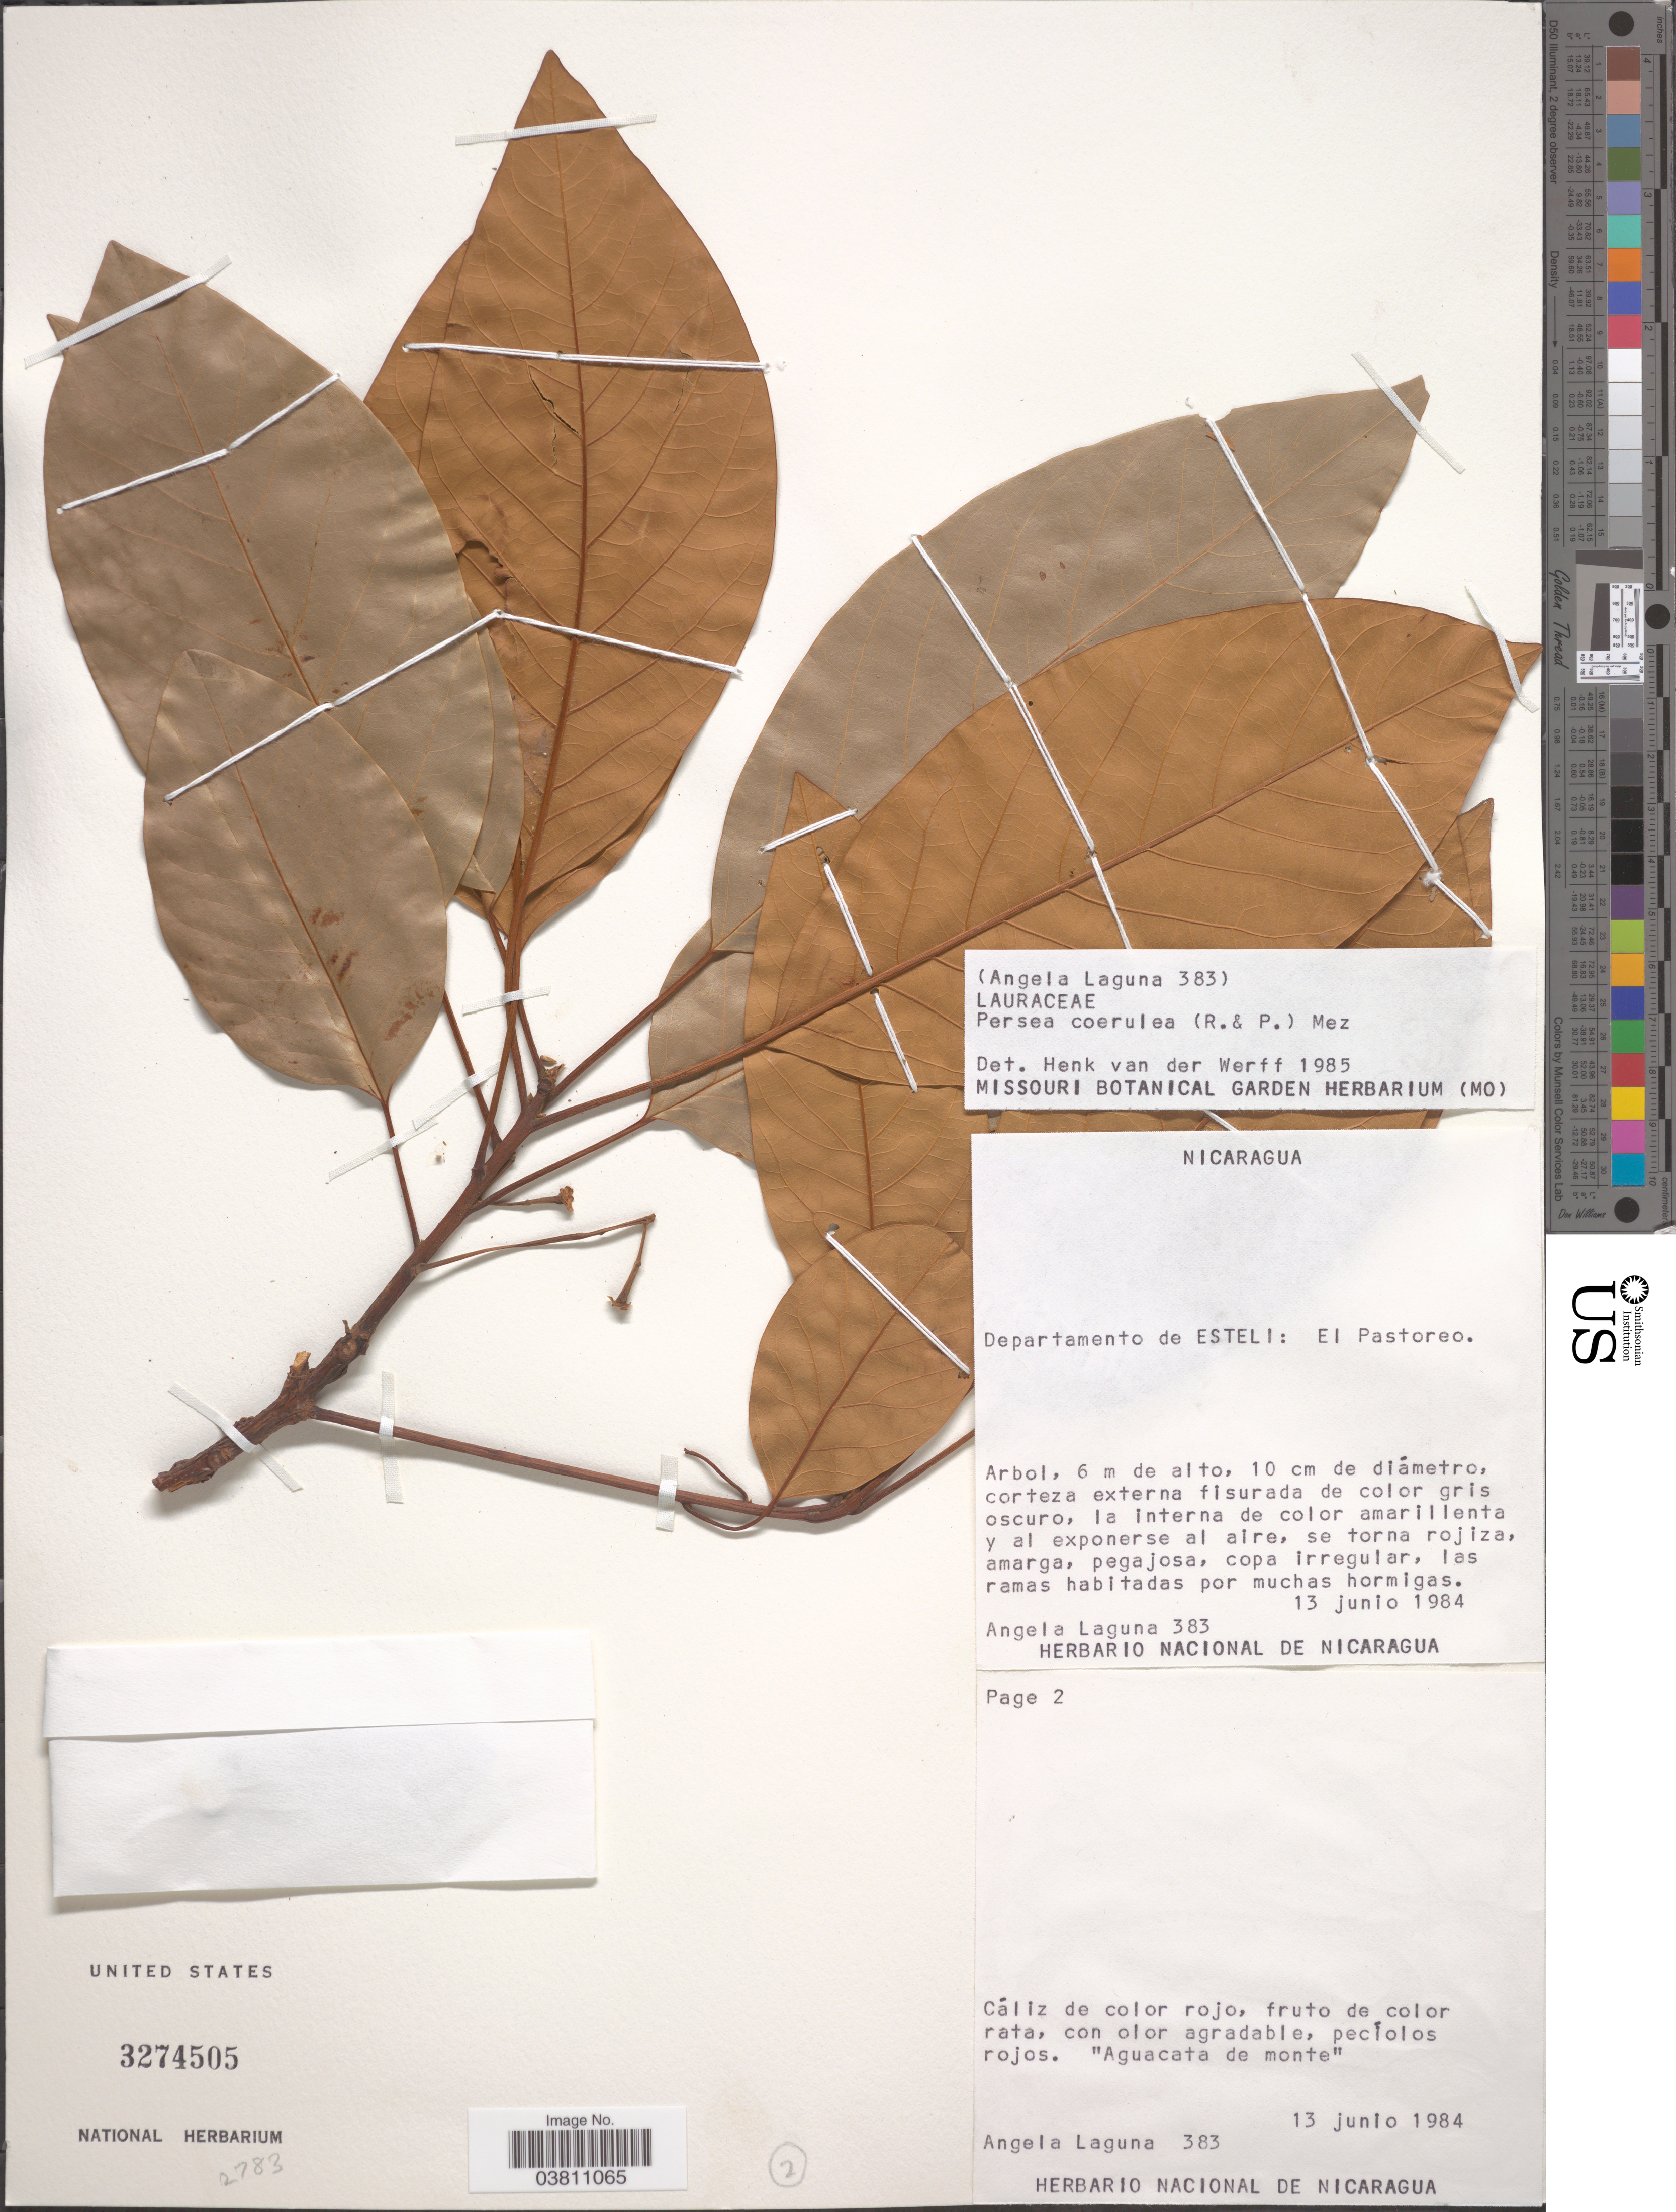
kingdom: Plantae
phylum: Tracheophyta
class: Magnoliopsida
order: Laurales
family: Lauraceae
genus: Persea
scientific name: Persea caerulea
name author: (Ruiz & Pav.) Mez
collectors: A. Laguna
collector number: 383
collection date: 1984-06-13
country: Nicaragua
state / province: Esteli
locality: Departamento de Esteli: El Pastoreo.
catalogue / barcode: US 3274505